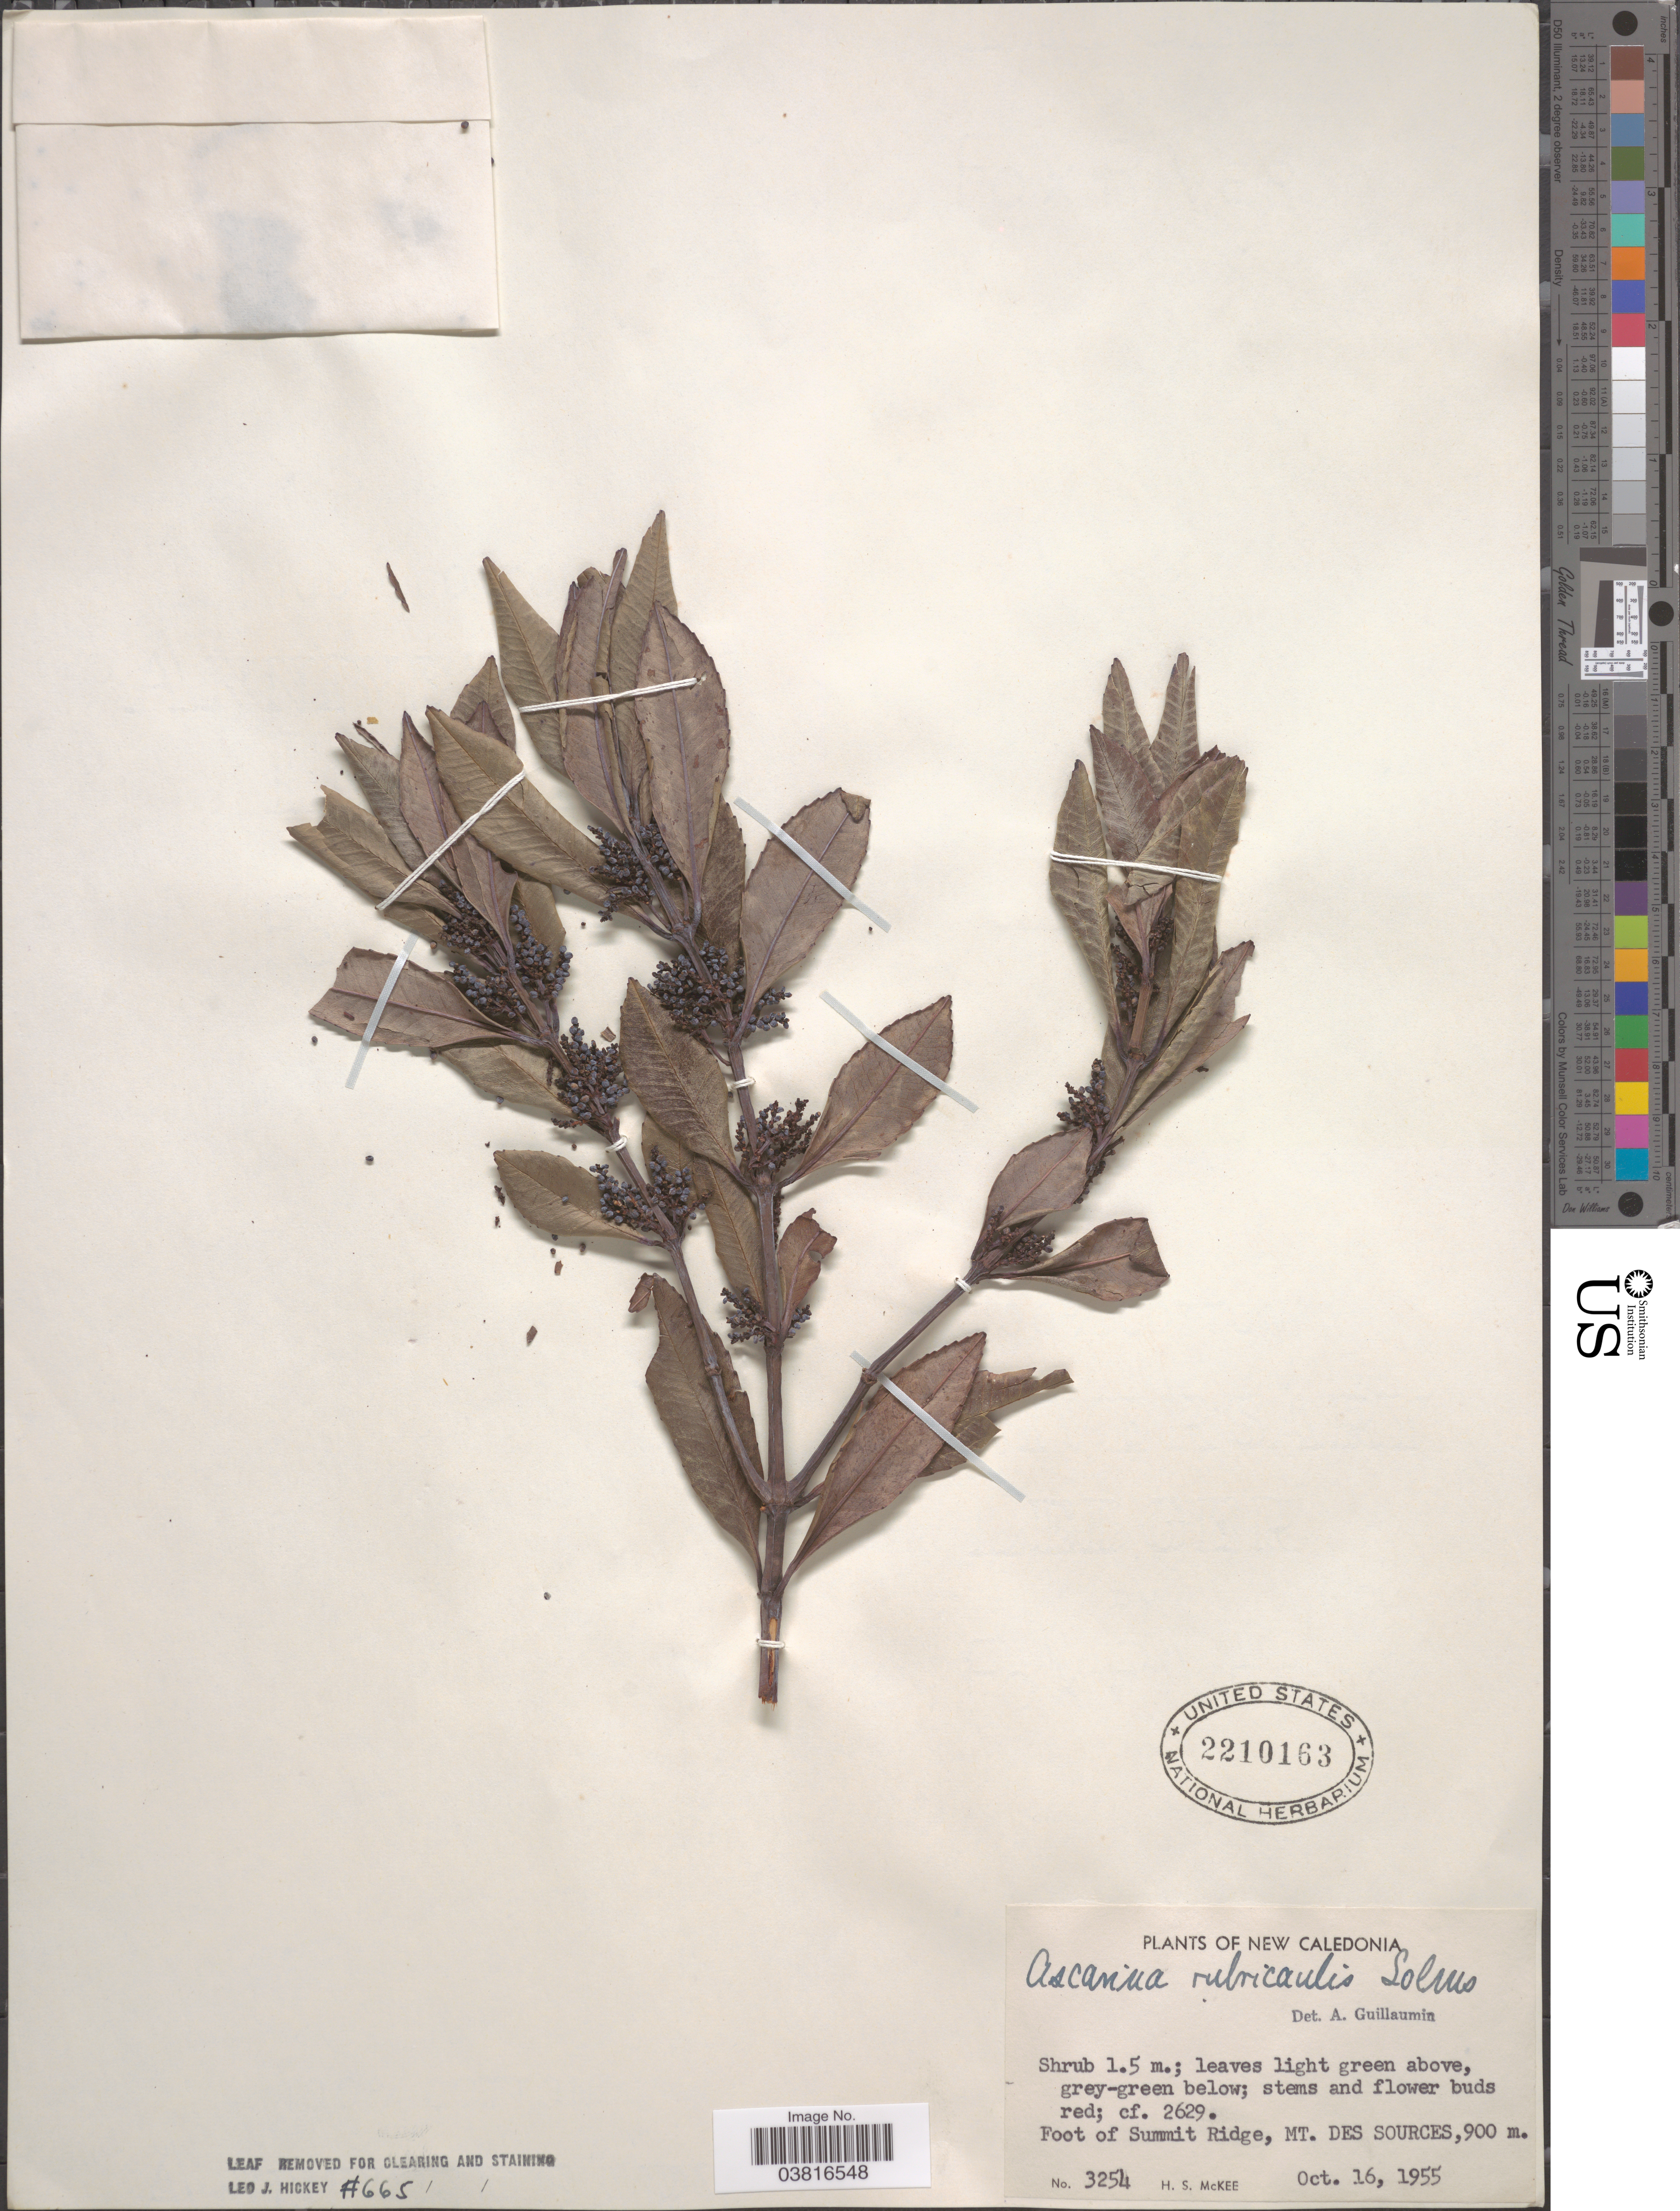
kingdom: Plantae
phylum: Tracheophyta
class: Magnoliopsida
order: Chloranthales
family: Chloranthaceae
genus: Ascarina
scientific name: Ascarina rubricaulis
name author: Solms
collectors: H. S. McKee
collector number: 3254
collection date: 1955-10-16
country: New Caledonia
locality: Foot of Summit Ridge, Mt. Des Sources.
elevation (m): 900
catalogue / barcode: US 2210163